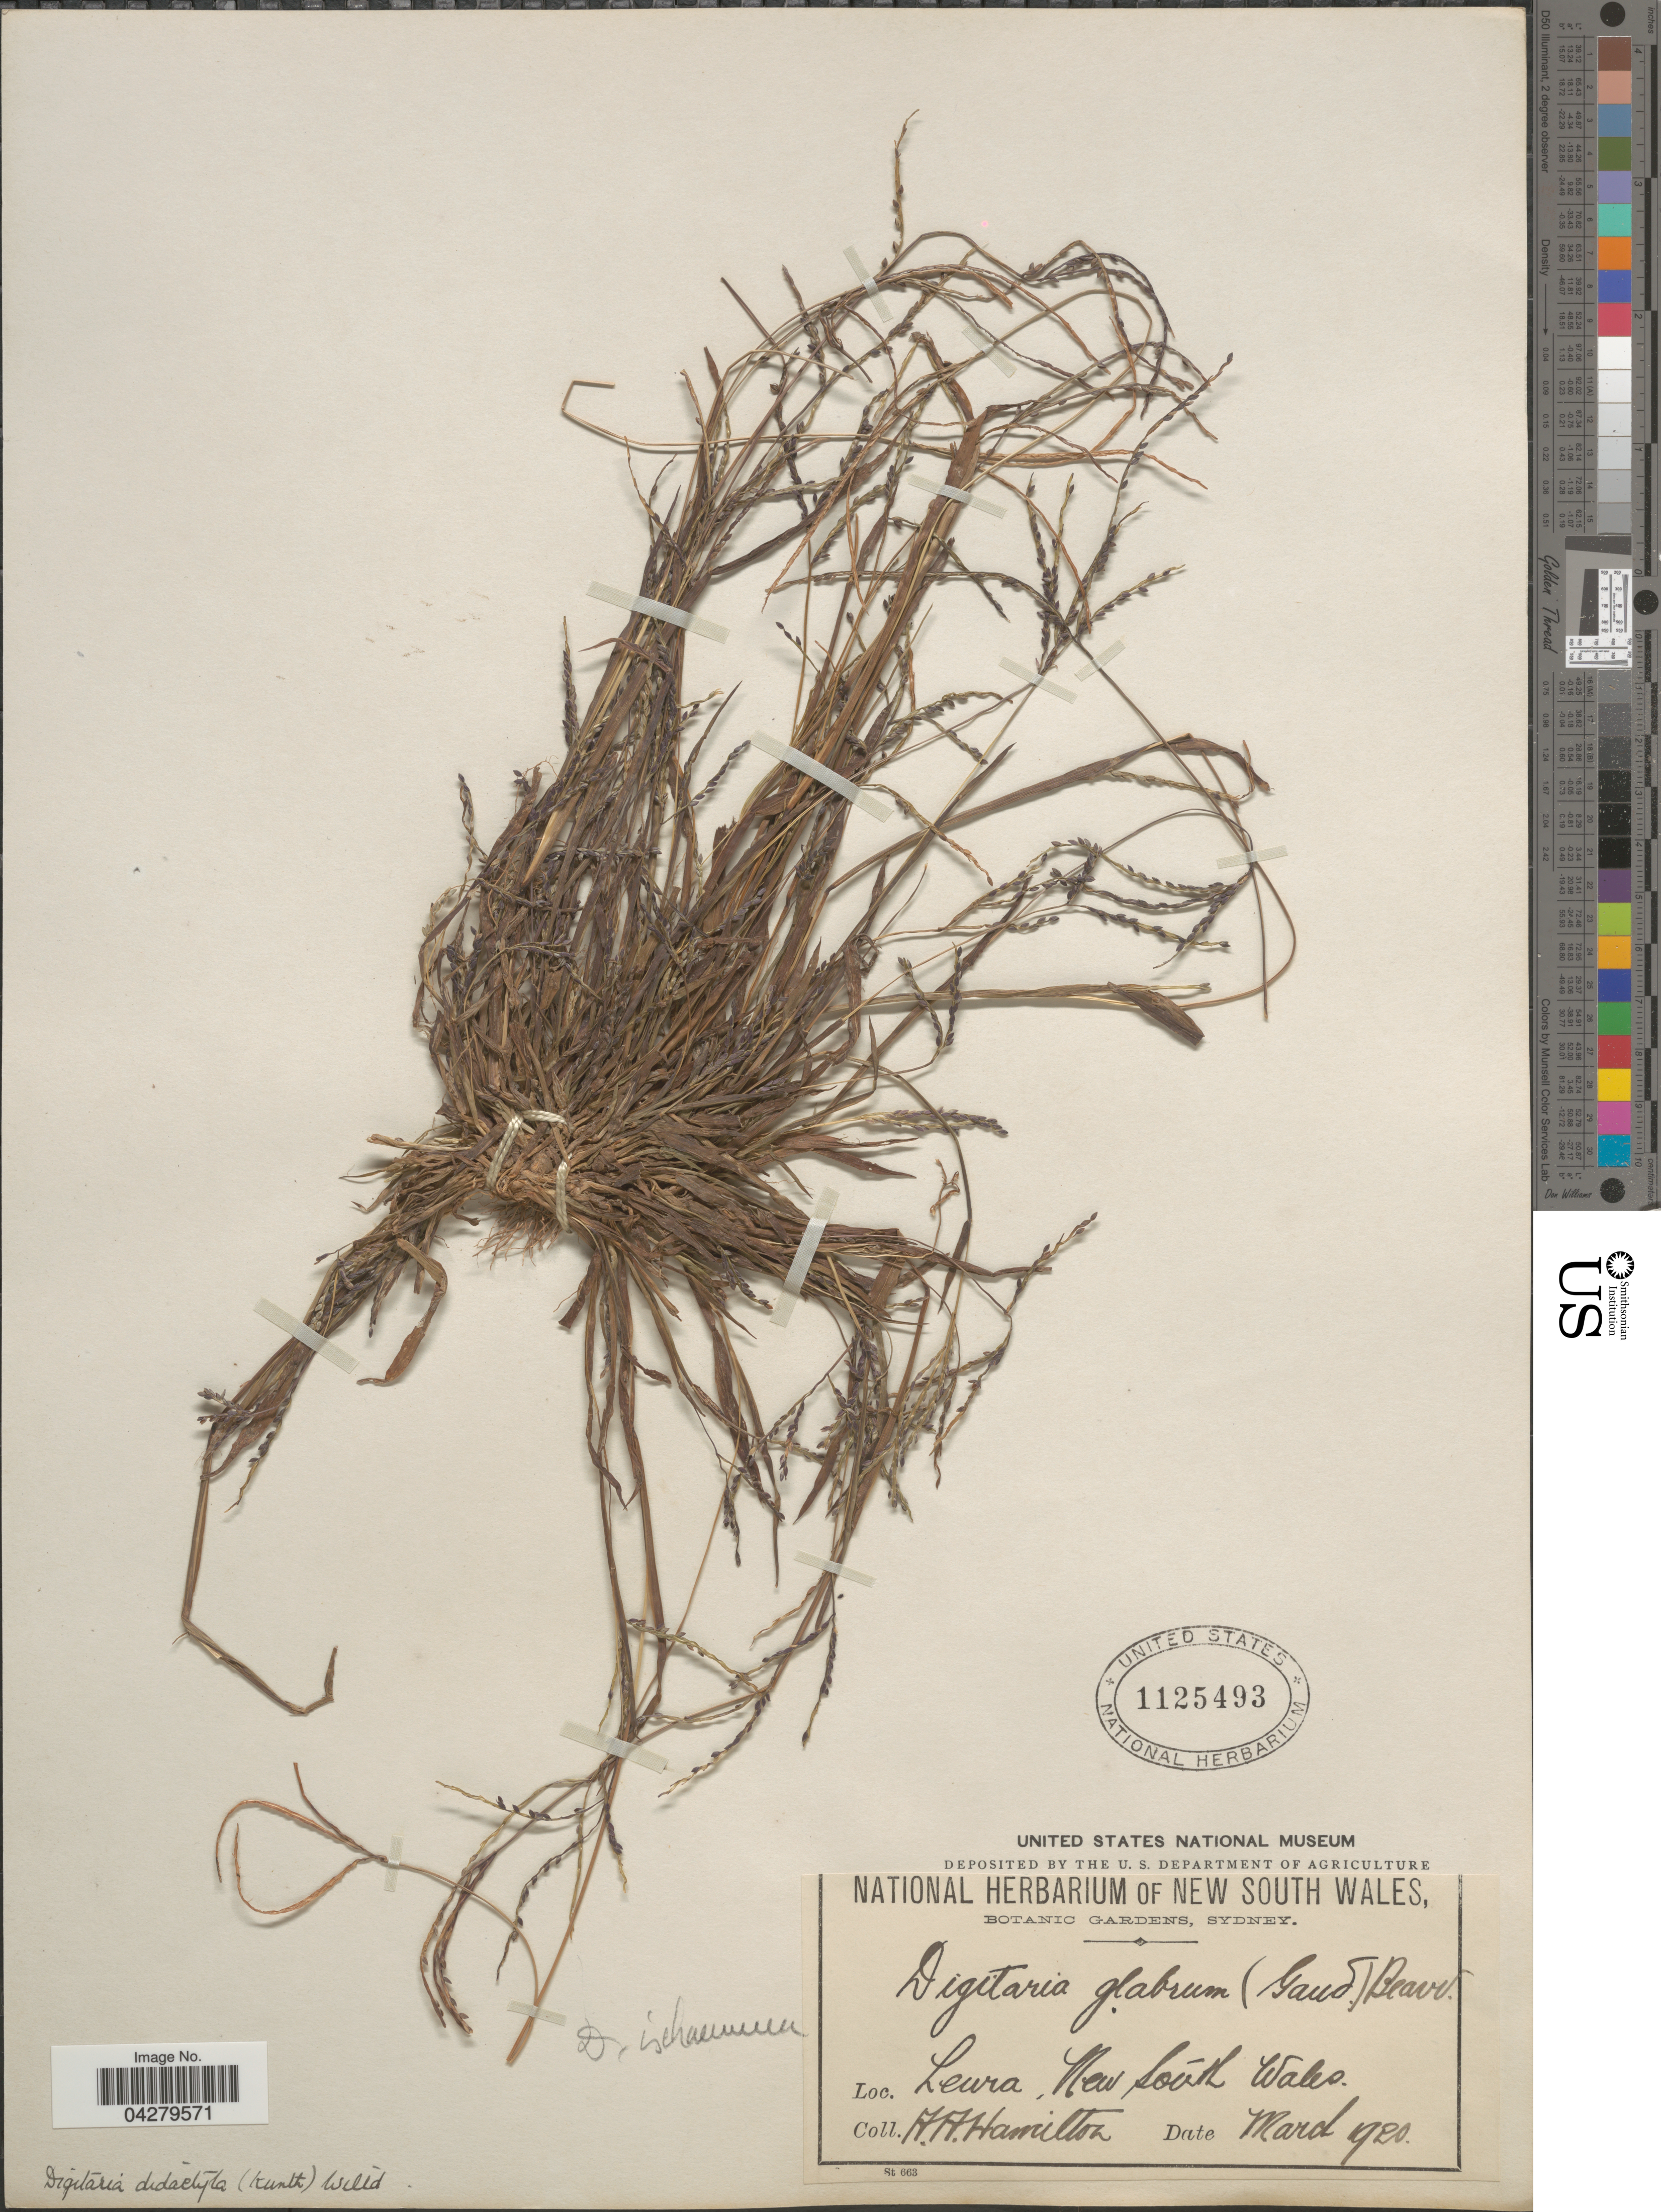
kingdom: Plantae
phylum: Tracheophyta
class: Liliopsida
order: Poales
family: Poaceae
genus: Digitaria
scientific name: Digitaria ischaemum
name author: (Schreber) Schreber ex Muhl.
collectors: A. A. Hamilton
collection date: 1920-03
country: Australia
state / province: New South Wales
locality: Leura.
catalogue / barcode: US 1125493